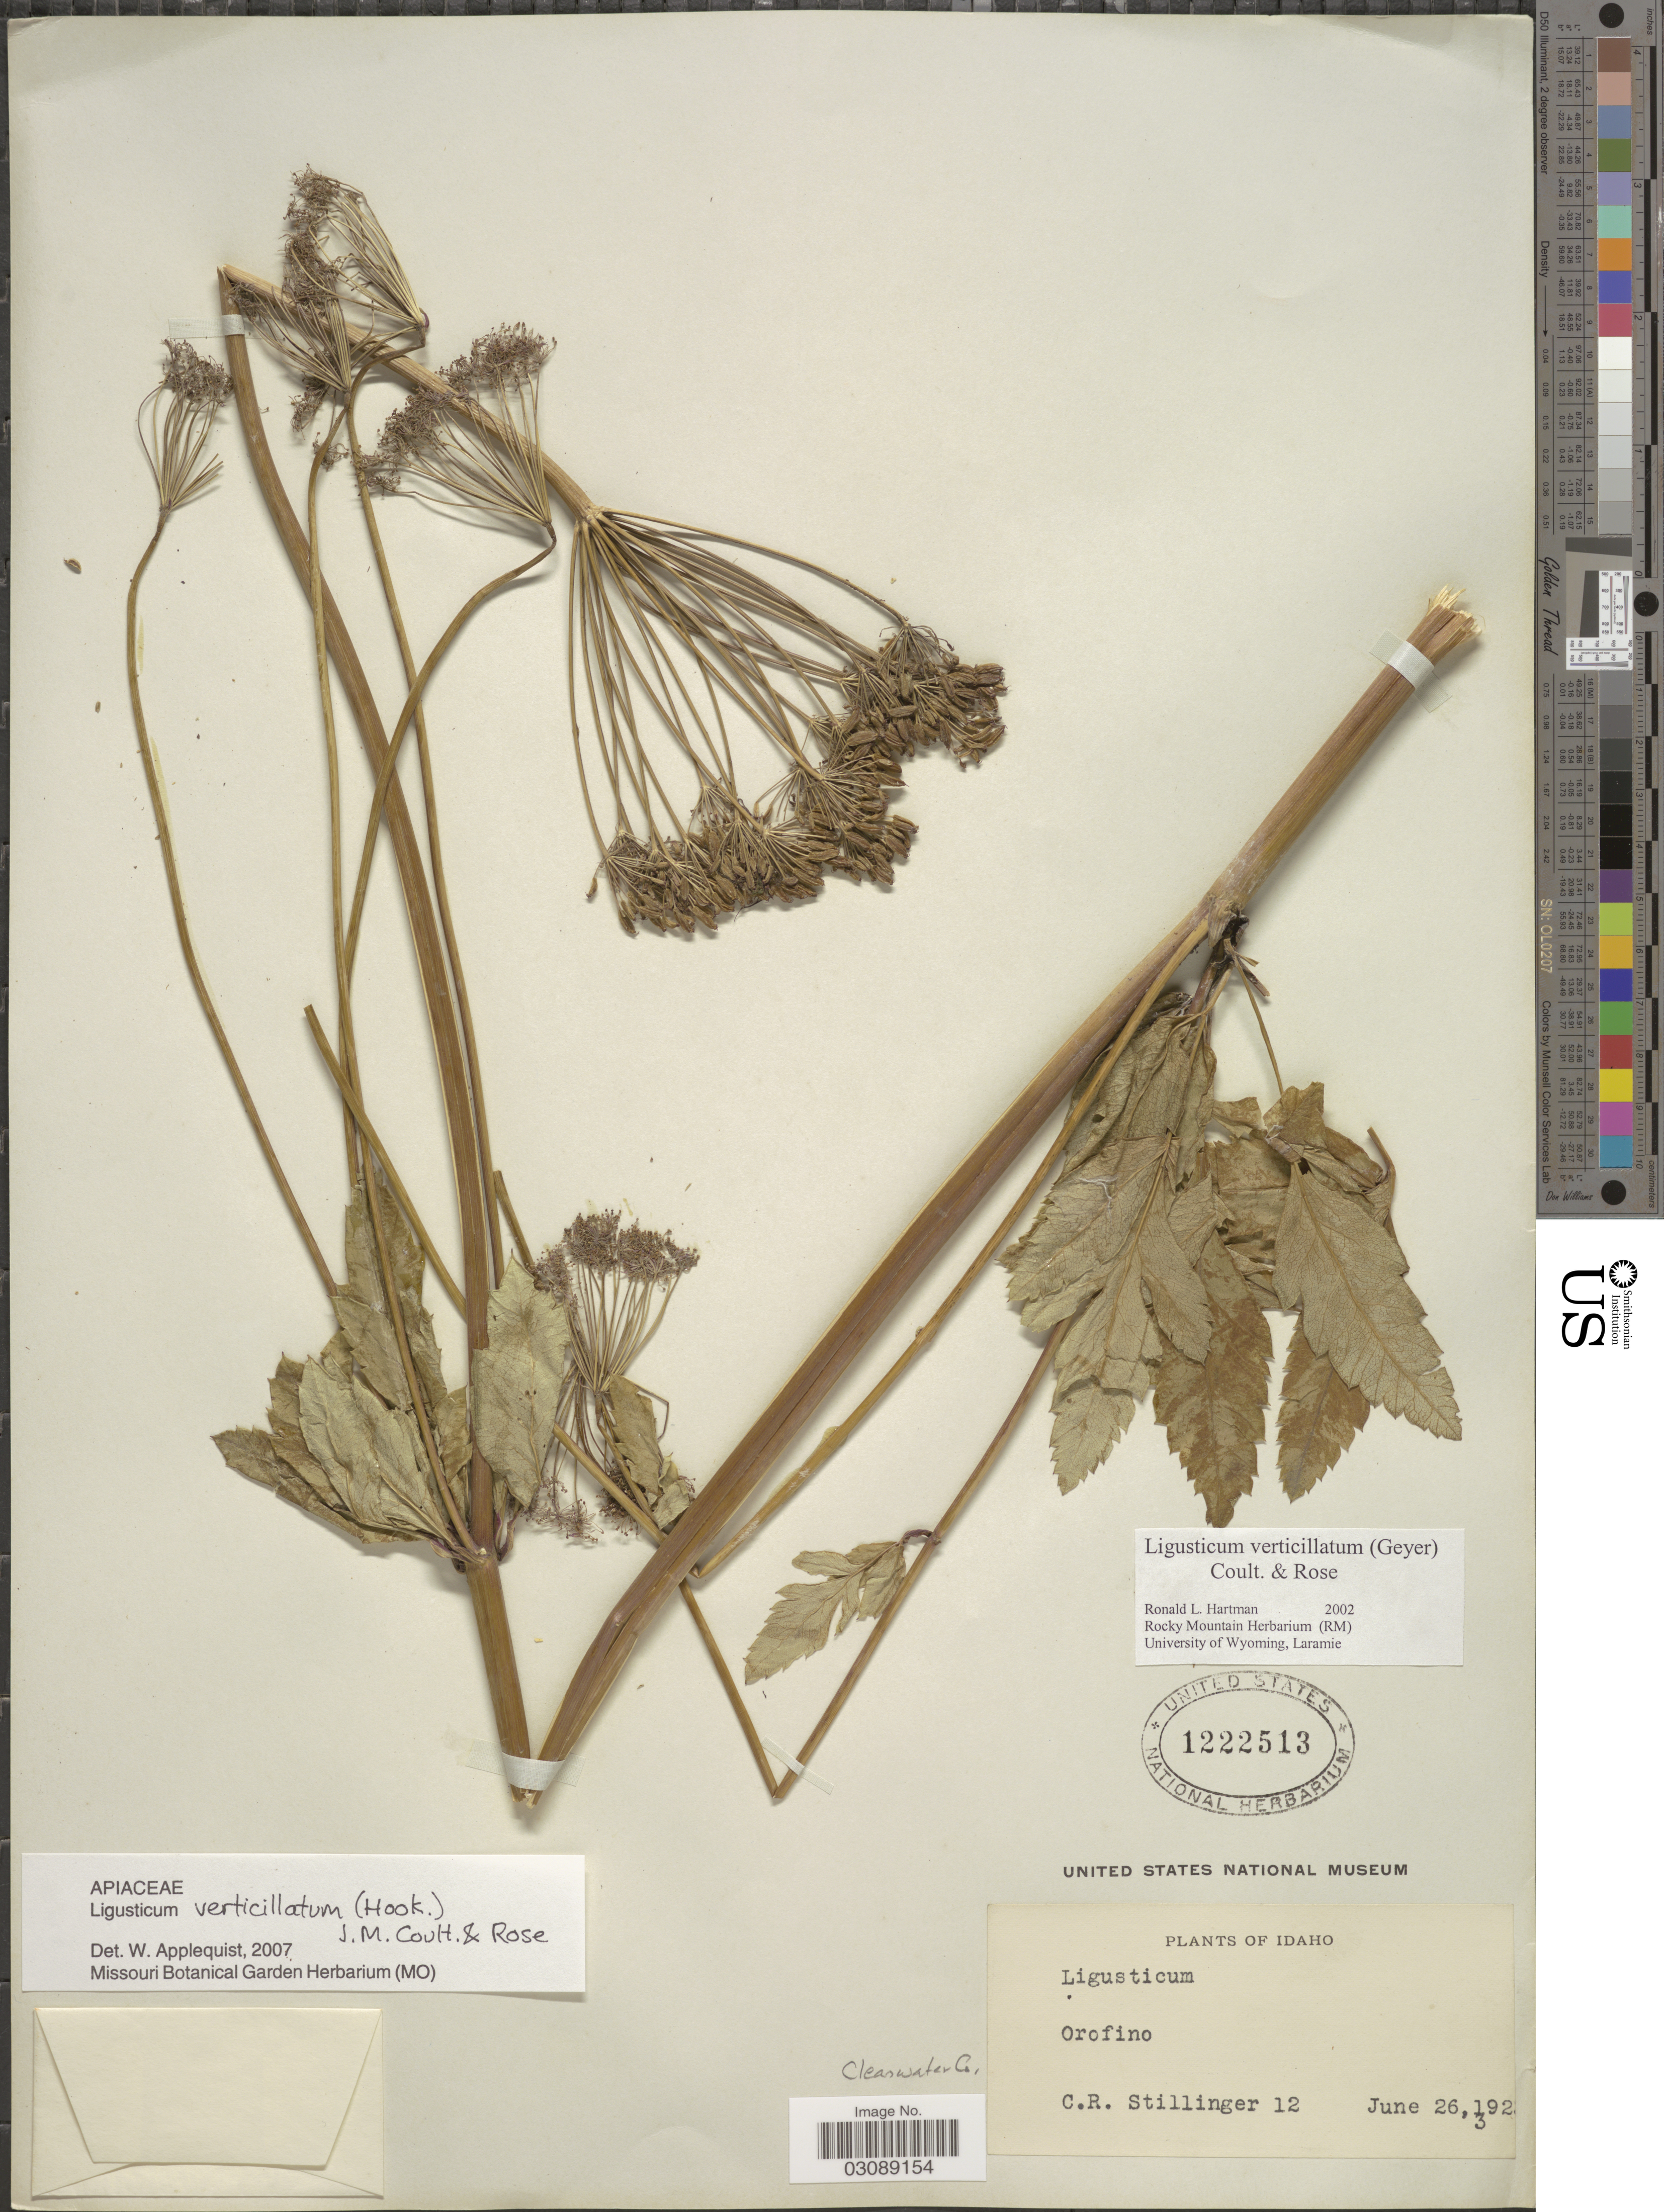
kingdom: Plantae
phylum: Tracheophyta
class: Magnoliopsida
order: Apiales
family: Apiaceae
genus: Ligusticum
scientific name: Ligusticum verticillatum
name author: (Hook.) J.M. Coult. & Rose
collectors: C. Stillinger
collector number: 12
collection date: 1923-06-26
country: United States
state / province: Idaho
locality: Orofino.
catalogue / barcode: US 1222513